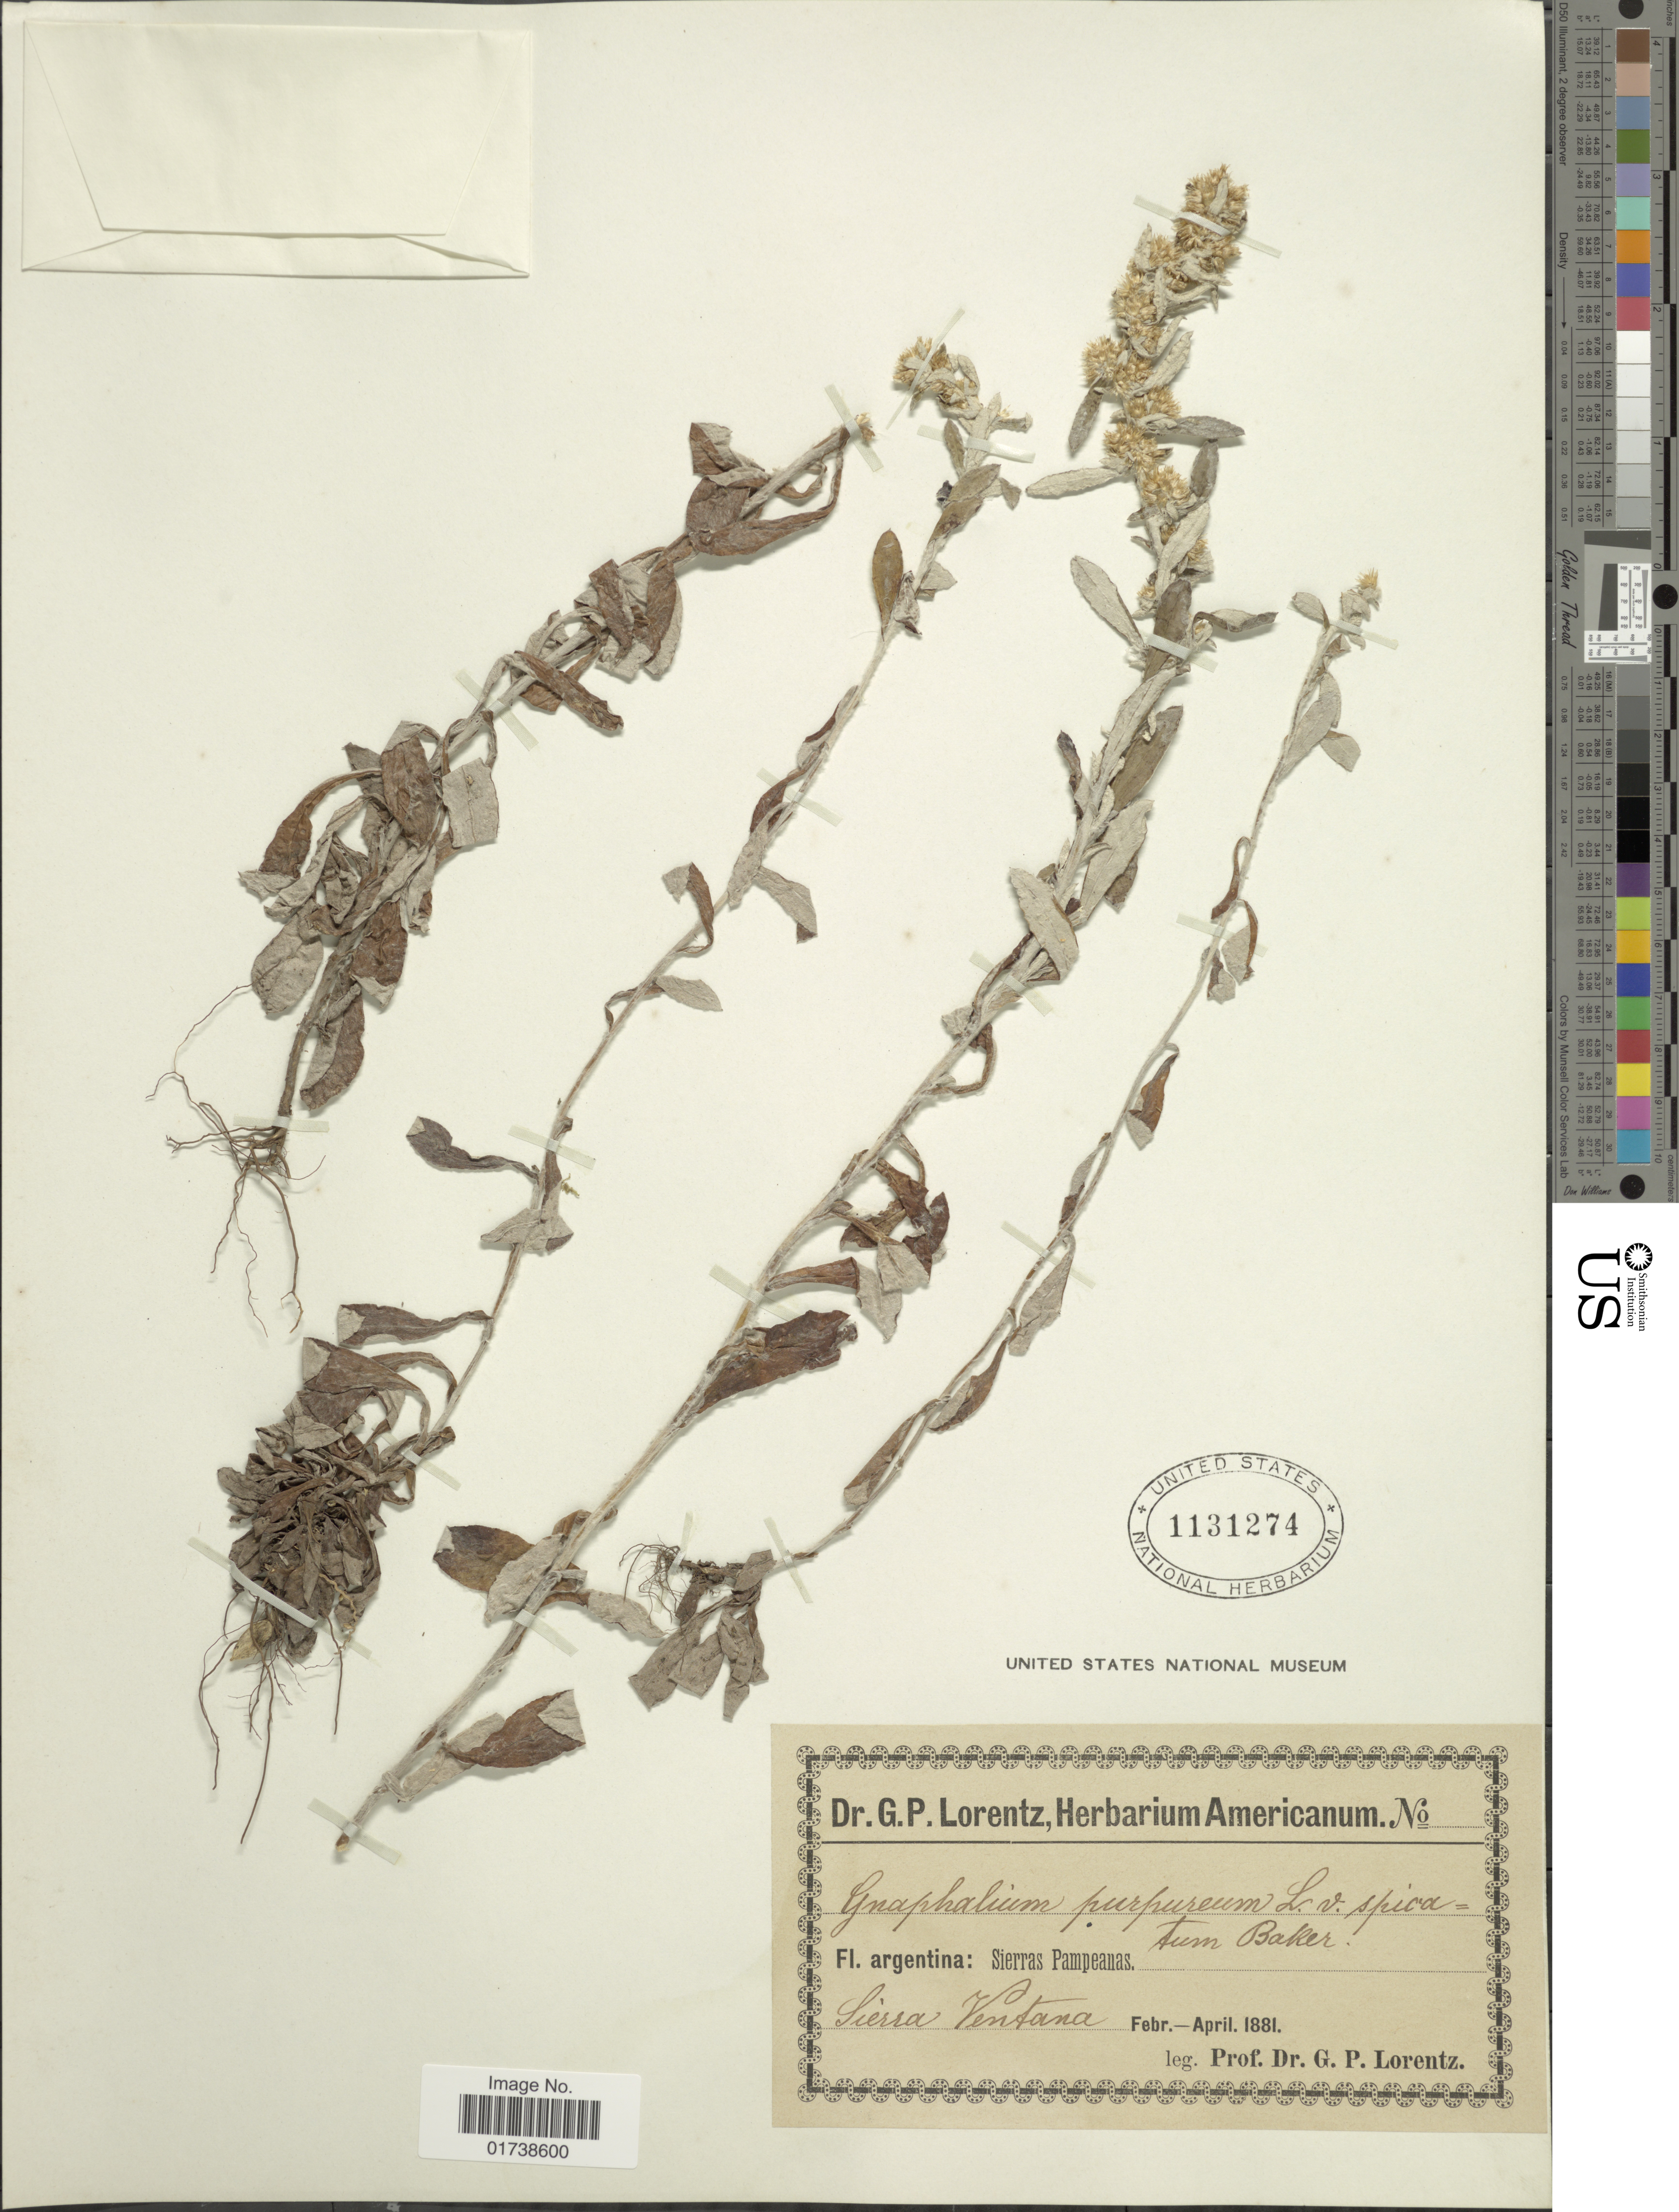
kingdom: Plantae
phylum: Tracheophyta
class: Magnoliopsida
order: Asterales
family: Asteraceae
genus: Gamochaeta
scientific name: Gamochaeta purpurea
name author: (L.) Cabrera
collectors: P. G. Lorentz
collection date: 1881-02/1881-04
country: Argentina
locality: Sierras Pampeanas, Sierre Ventana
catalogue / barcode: US 1131274